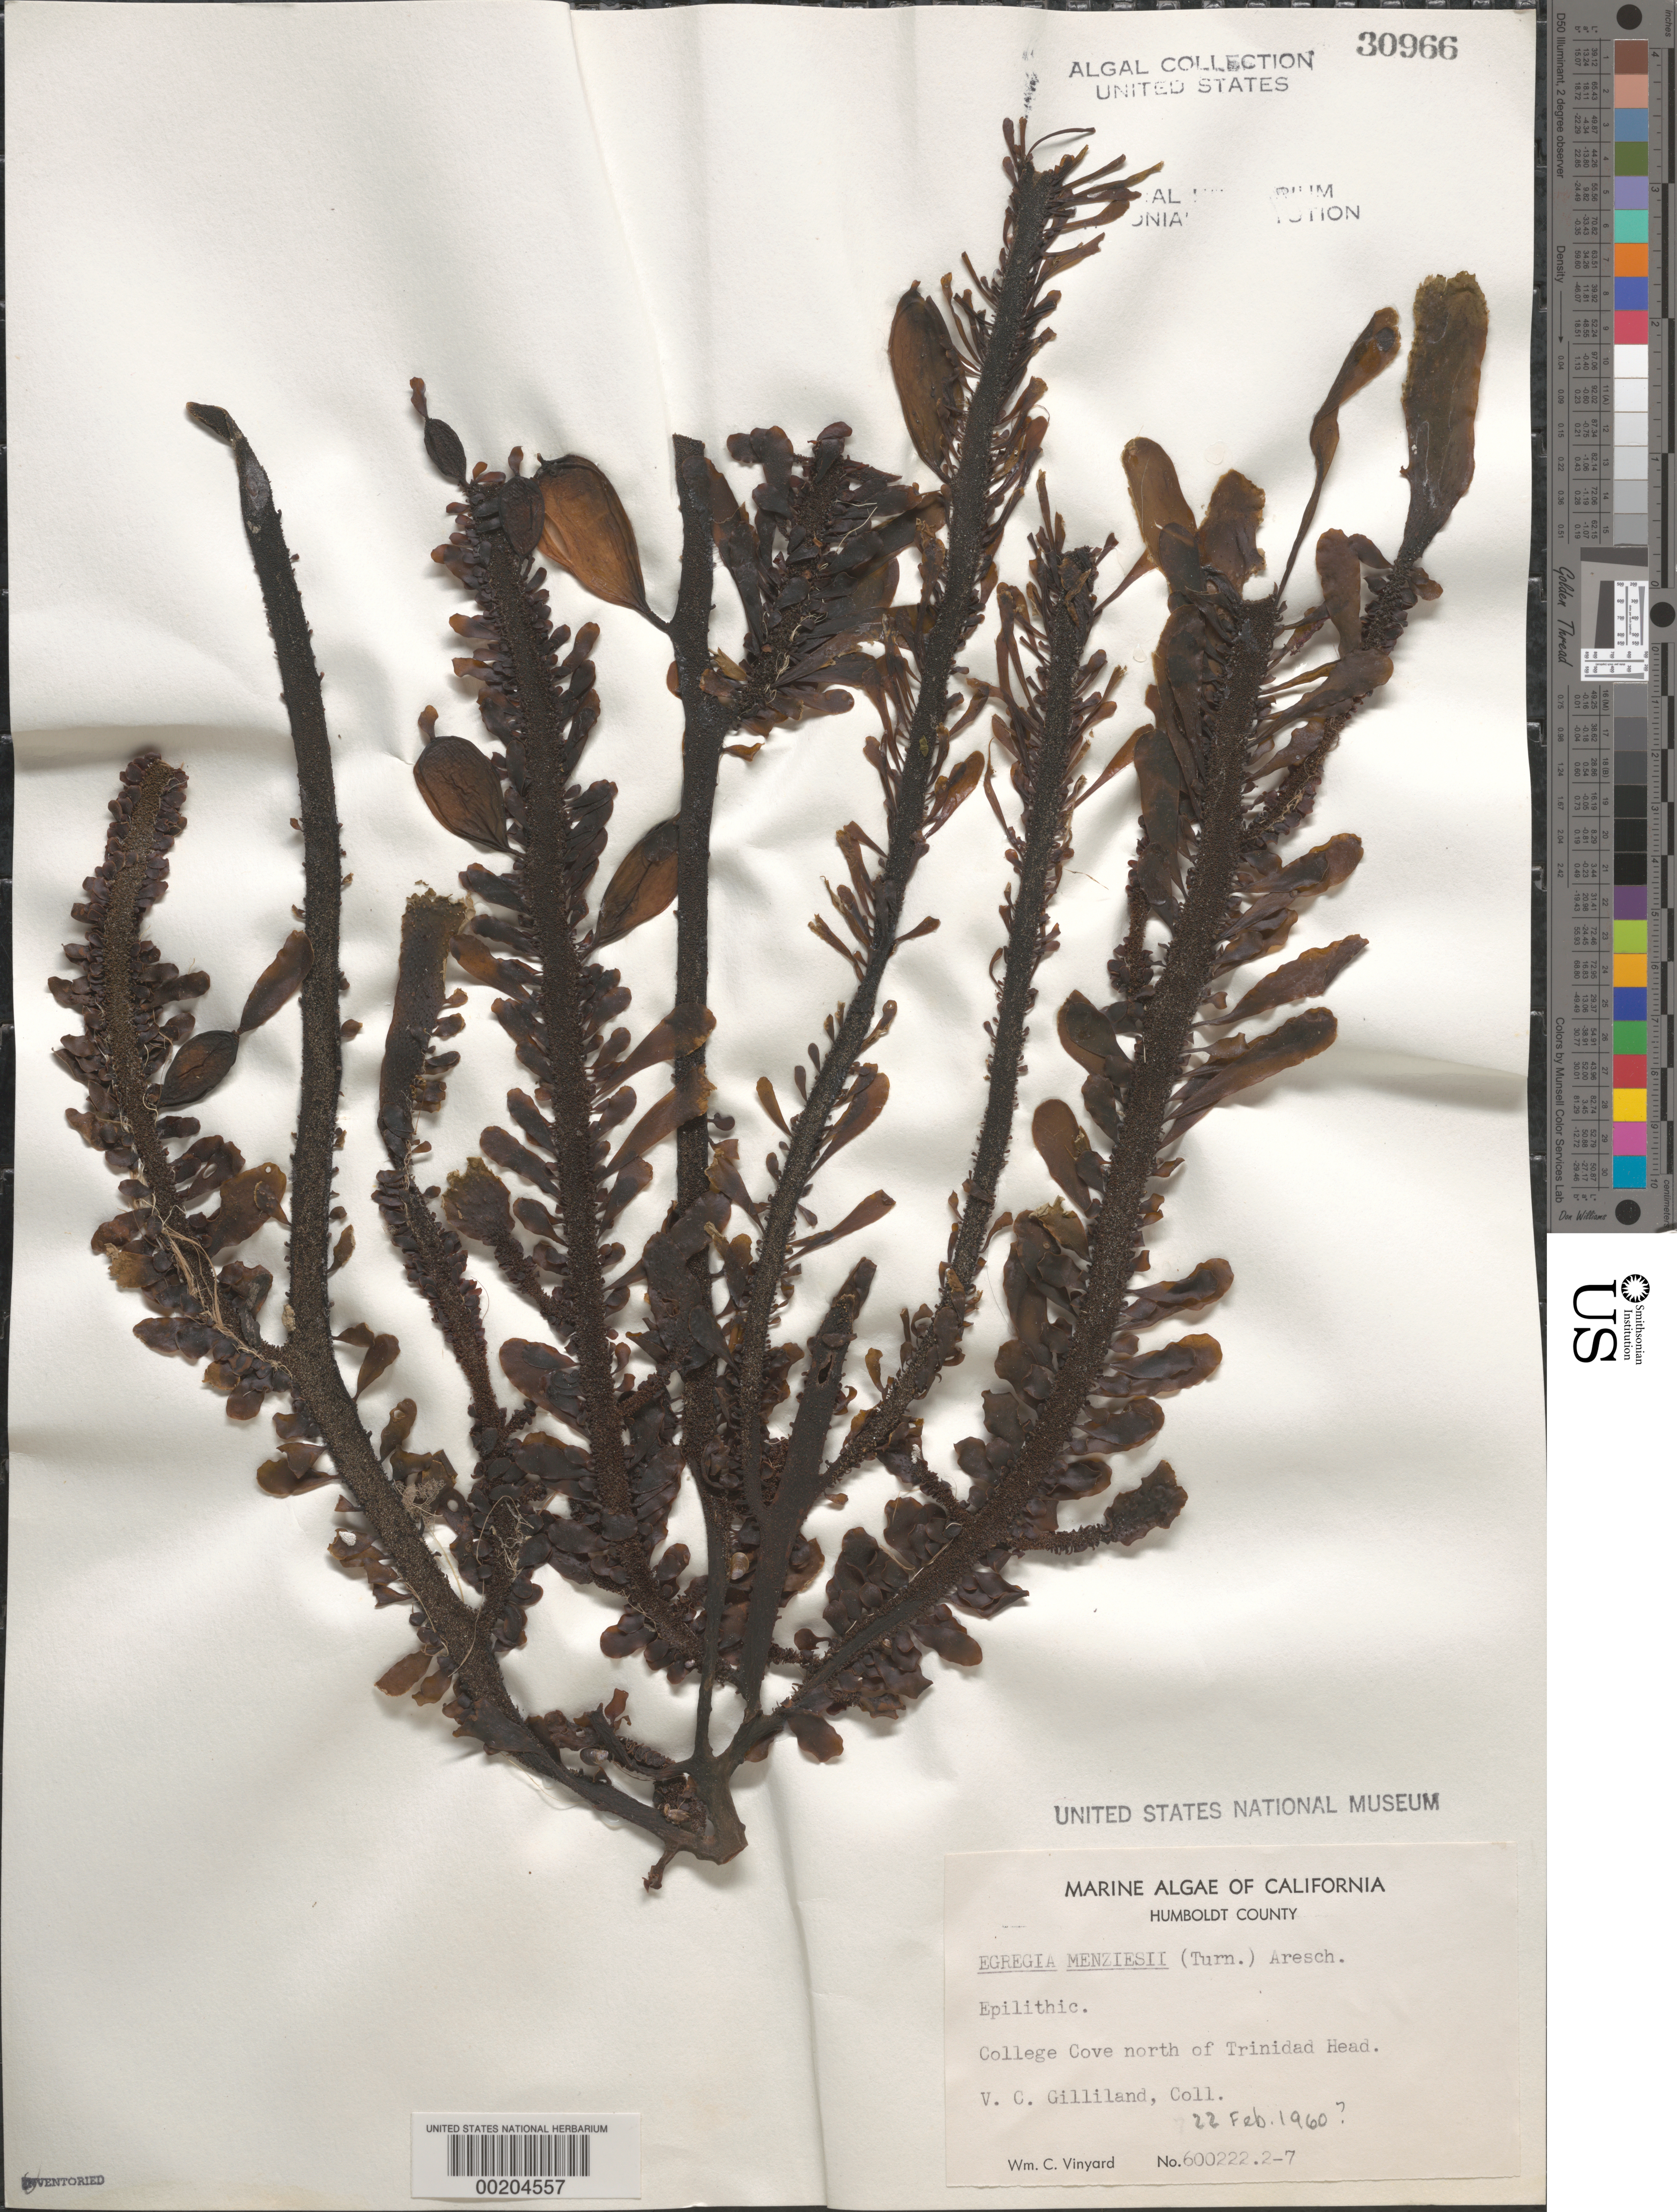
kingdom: Chromista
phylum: Ochrophyta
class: Phaeophyceae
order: Laminariales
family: Lessoniaceae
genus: Egregia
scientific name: Egregia menziesii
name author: (Turner) Aresch.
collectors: V. Gilliland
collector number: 600222.2-7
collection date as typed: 22 Feb 1960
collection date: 1960-02-22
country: United States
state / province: California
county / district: Humboldt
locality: College Cove, north of Trinidad Head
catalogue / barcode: US 30966